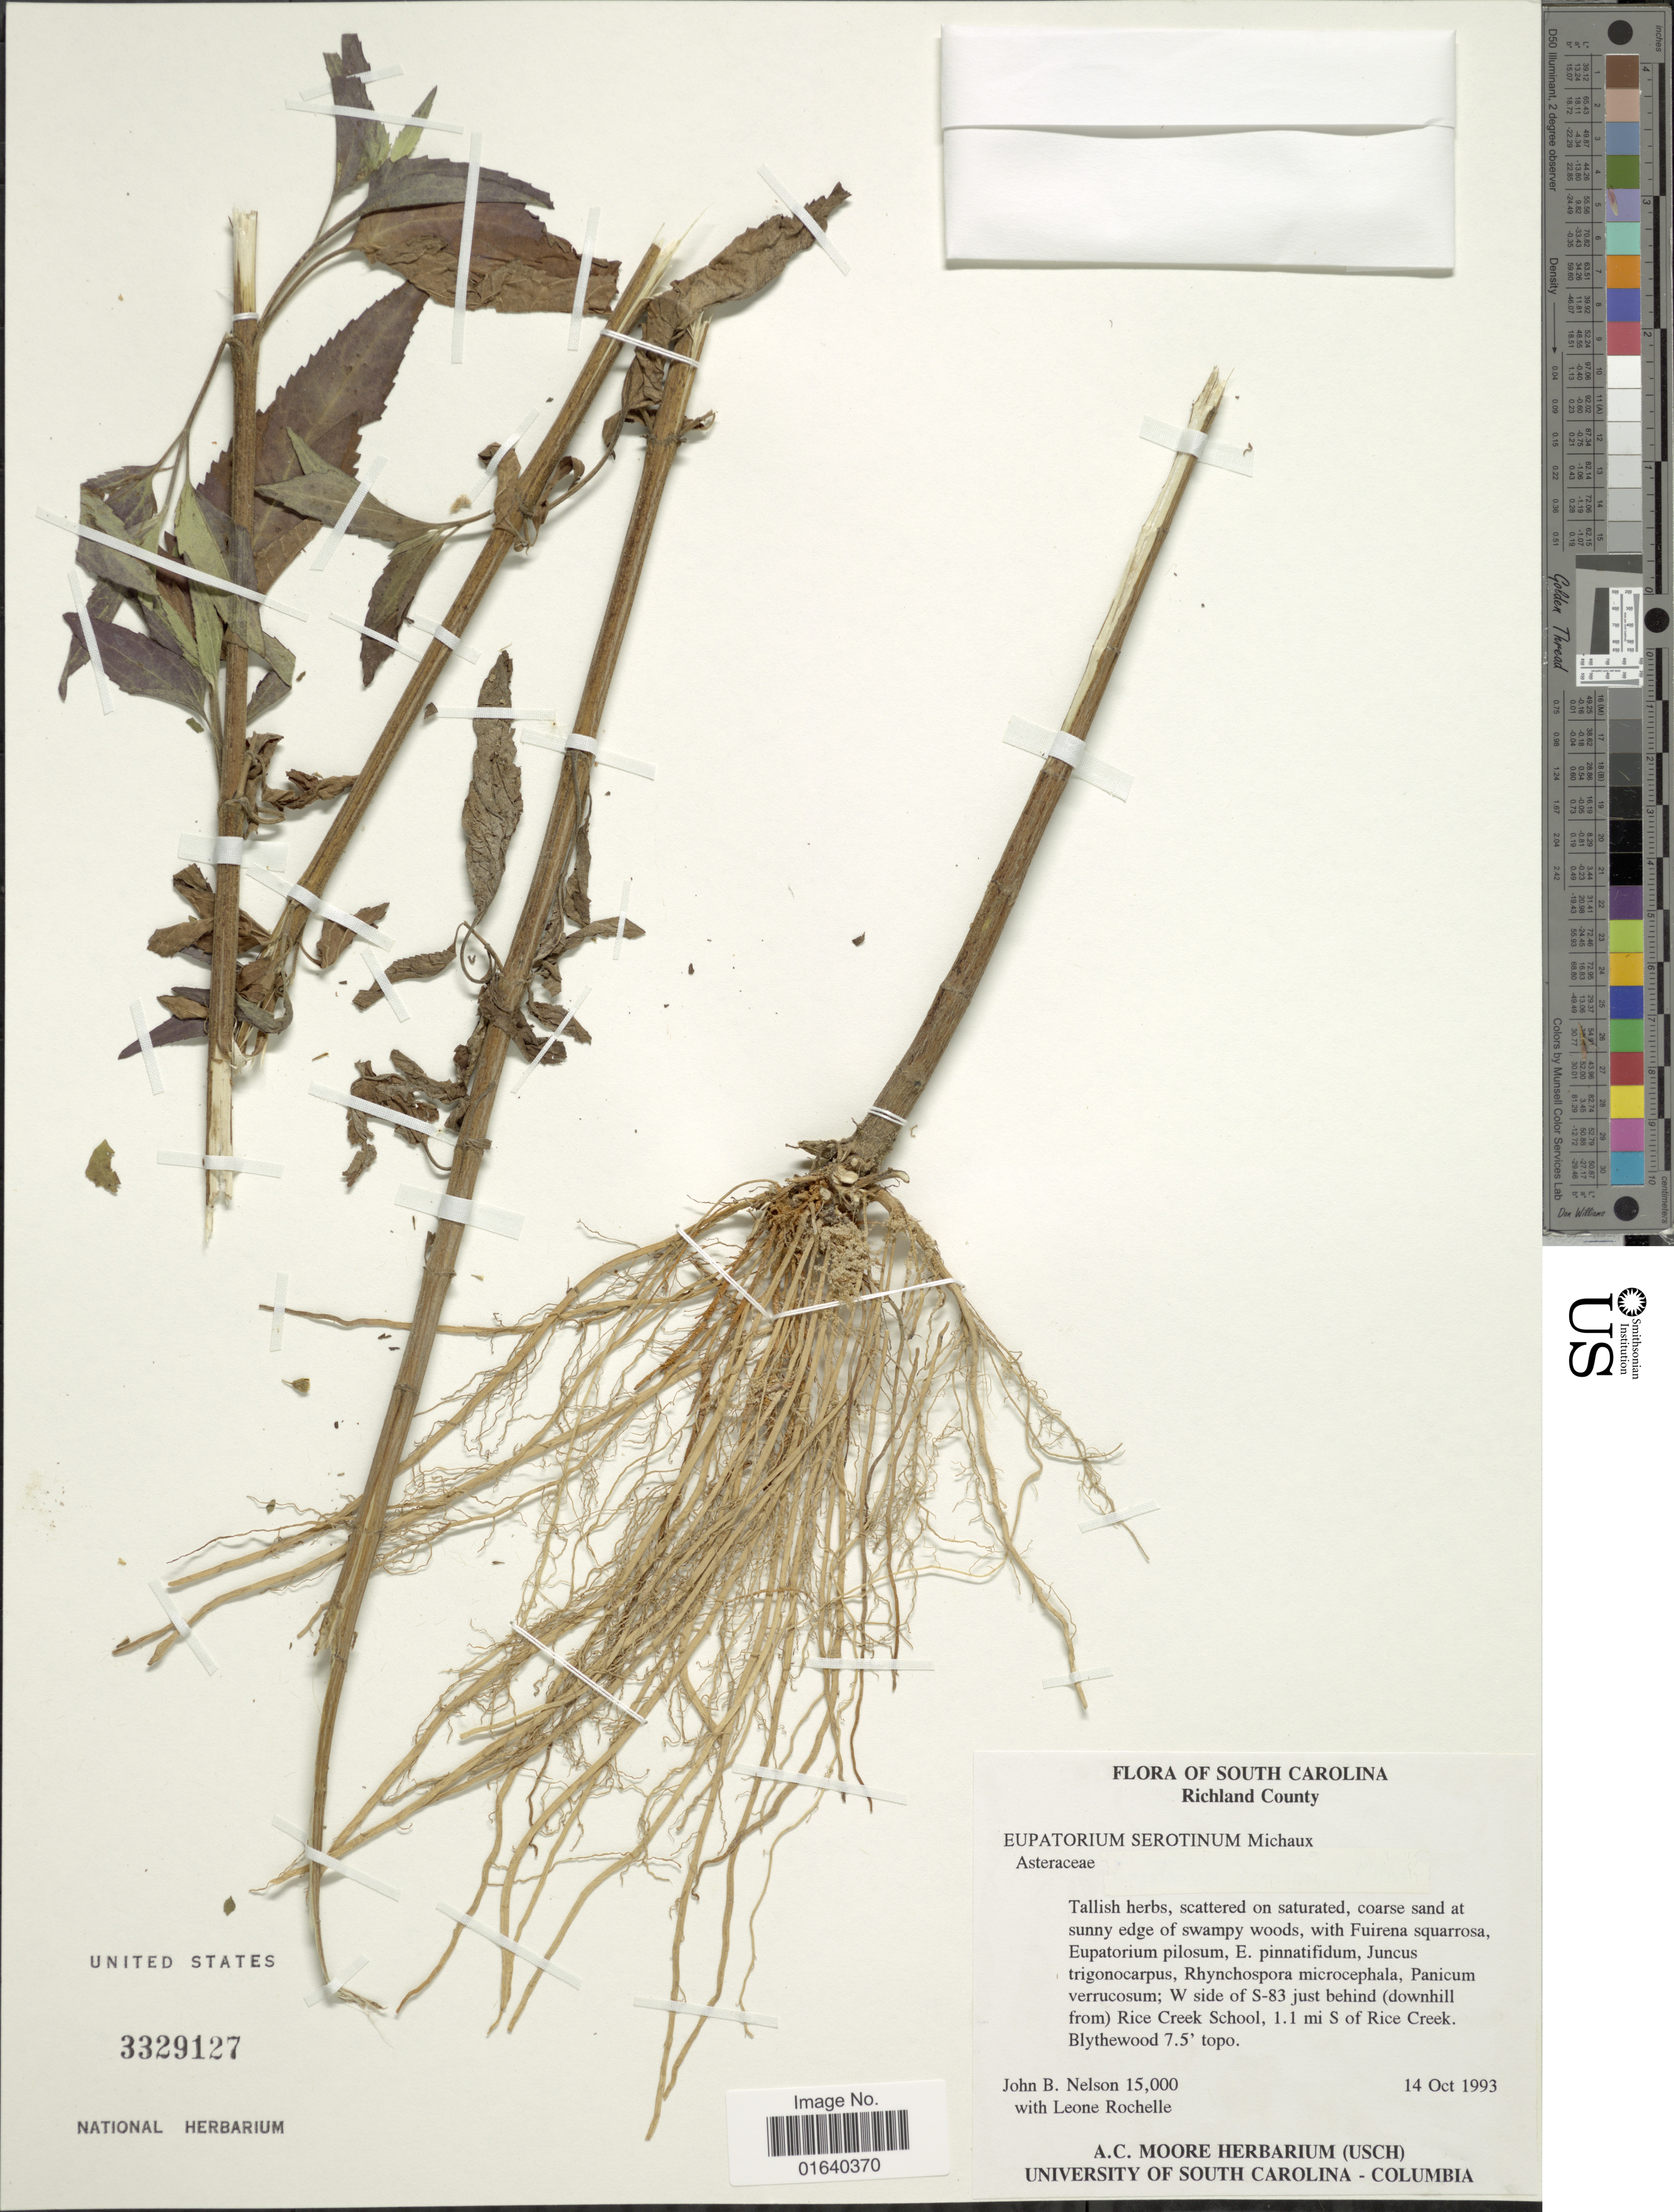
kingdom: Plantae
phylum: Tracheophyta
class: Magnoliopsida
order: Asterales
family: Asteraceae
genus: Eupatorium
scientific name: Eupatorium serotinum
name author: Michx.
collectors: J. B. Nelson & L. Rochelle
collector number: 15000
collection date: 1993-10-14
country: United States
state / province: South Carolina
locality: Richland County, W side of S-83 just behind (downhill from) Rice Creek School, 1.1 mi S of Rice Creek. Blythewood 7.5' topo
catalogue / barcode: US 3329127